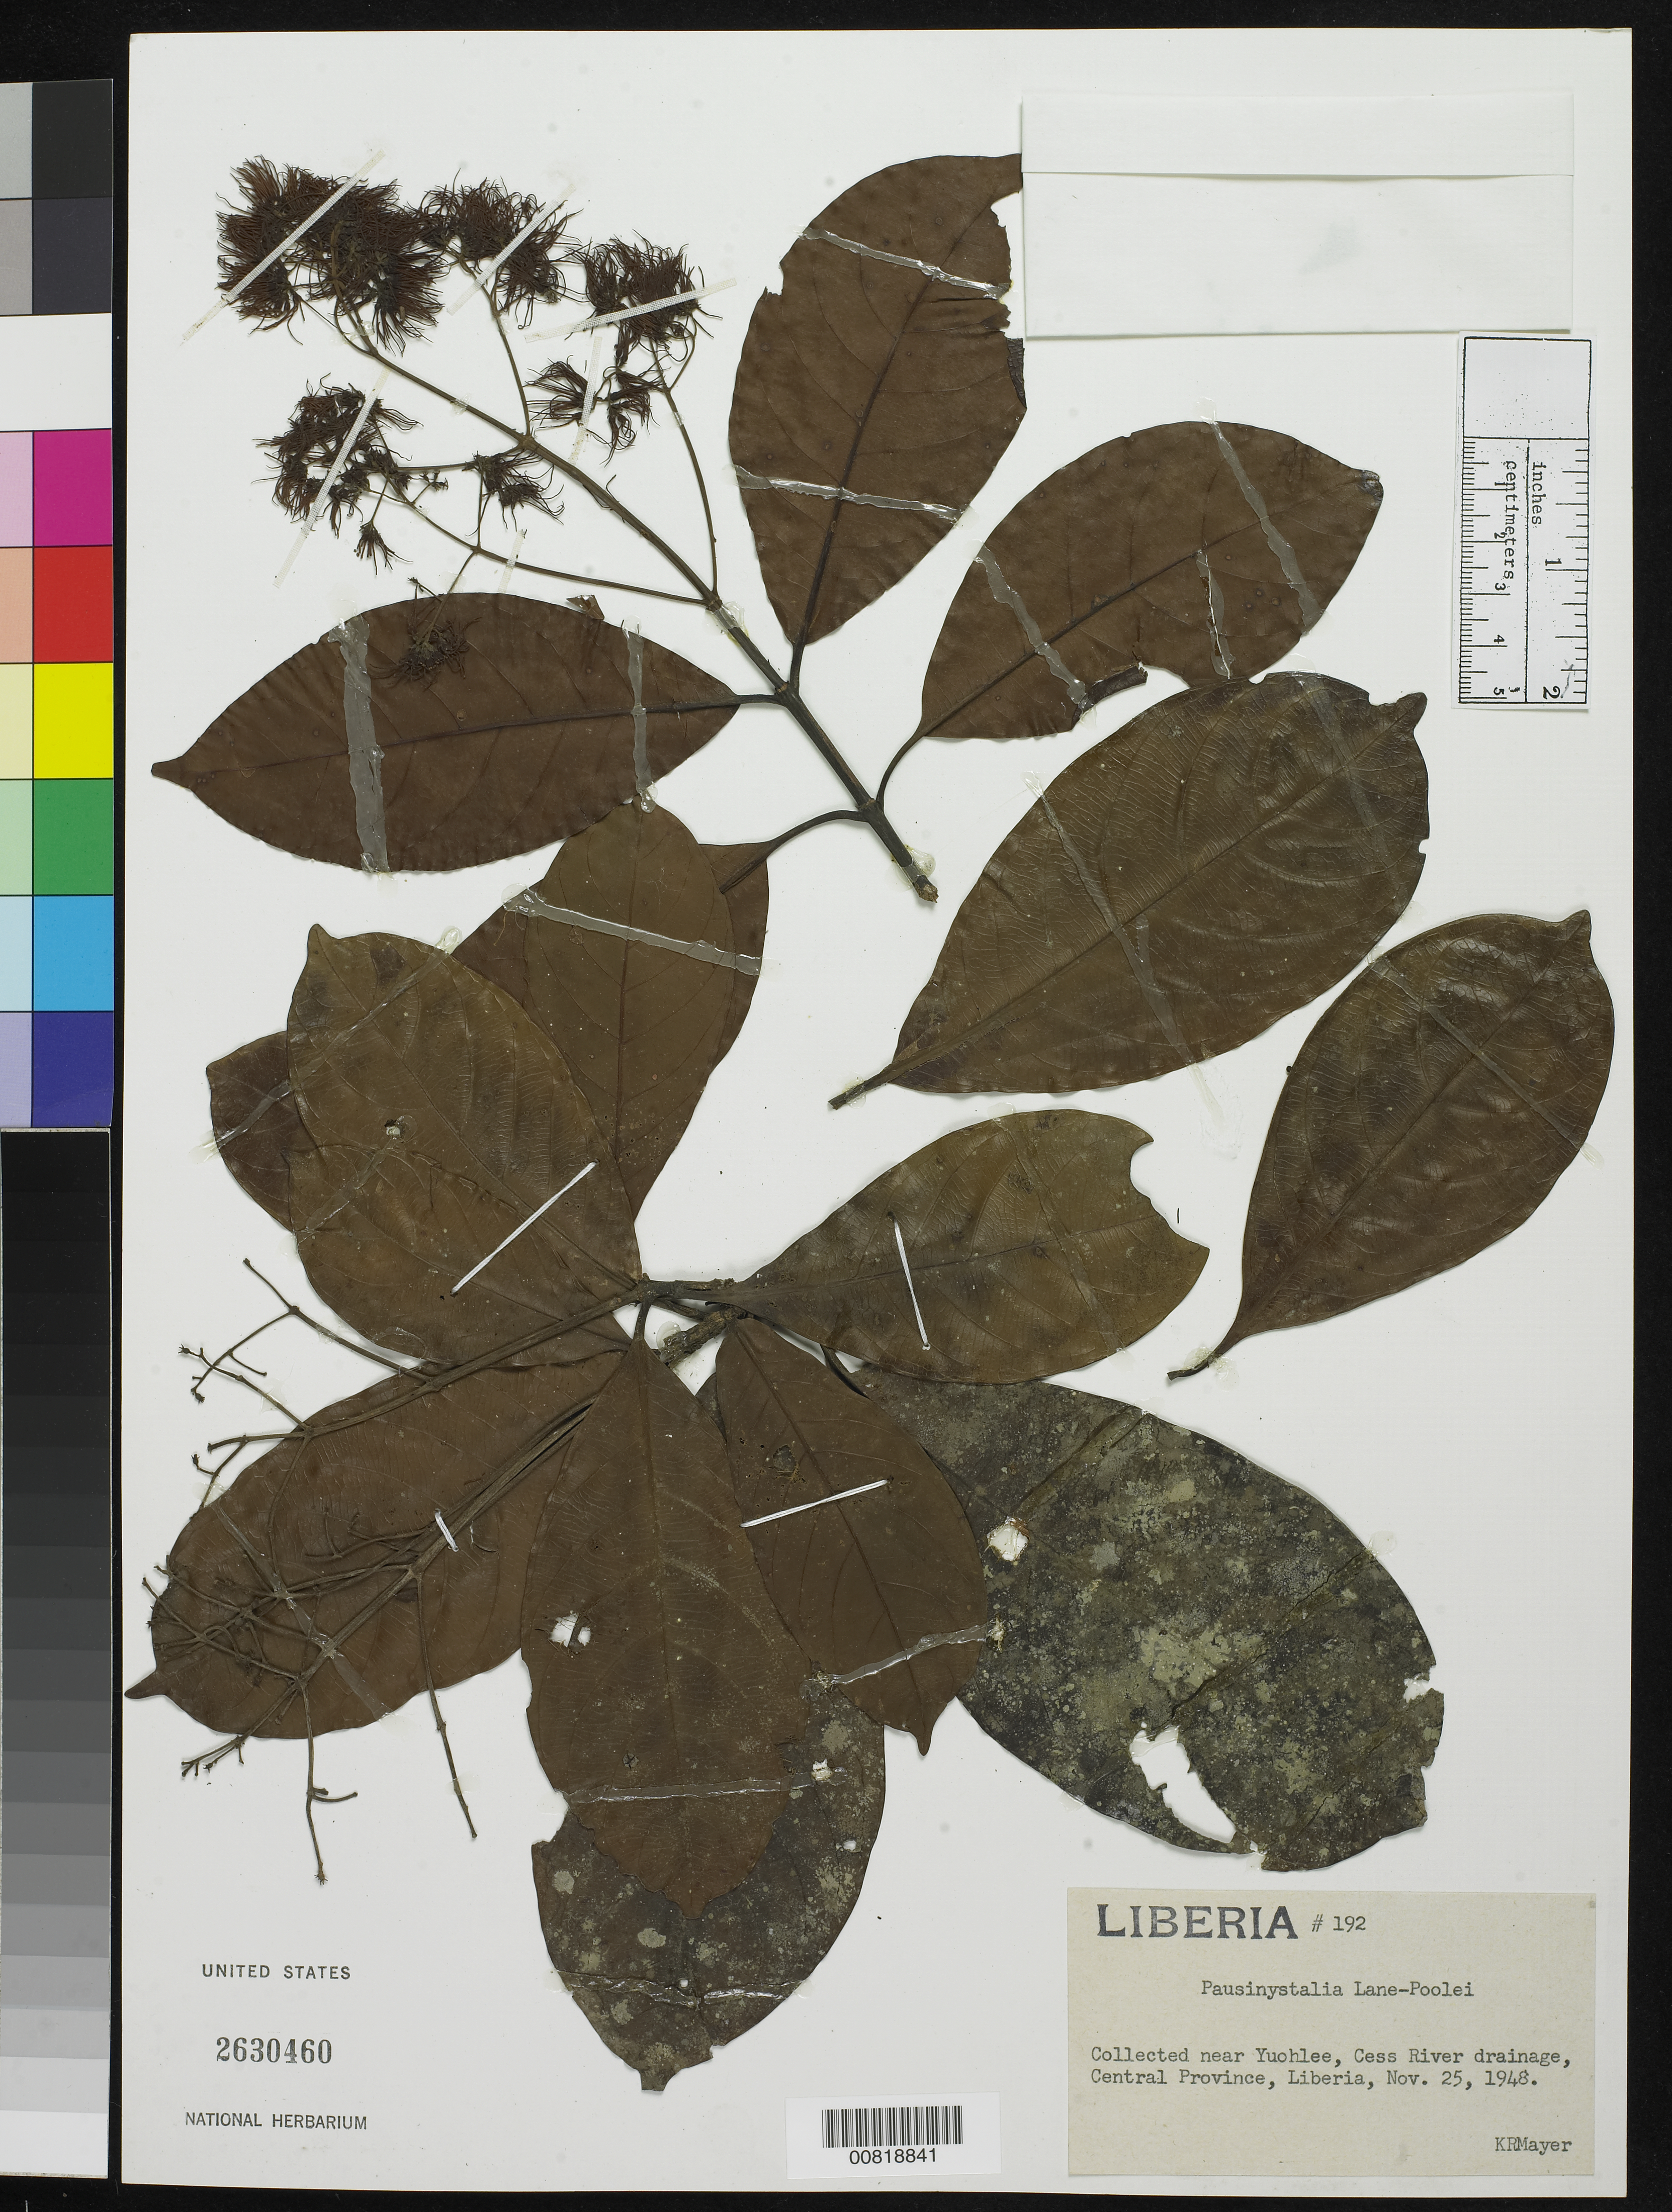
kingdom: Plantae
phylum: Tracheophyta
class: Magnoliopsida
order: Gentianales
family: Rubiaceae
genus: Pausinystalia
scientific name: Pausinystalia lane-poolei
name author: (Hutch.) Hutch. ex Lane-Poole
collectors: K. R. Mayer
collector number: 192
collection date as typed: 25 Nov 1948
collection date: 1948-11-25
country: Liberia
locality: Central Province: Cess River drainage, near Yuohlee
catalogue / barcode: US 2630460